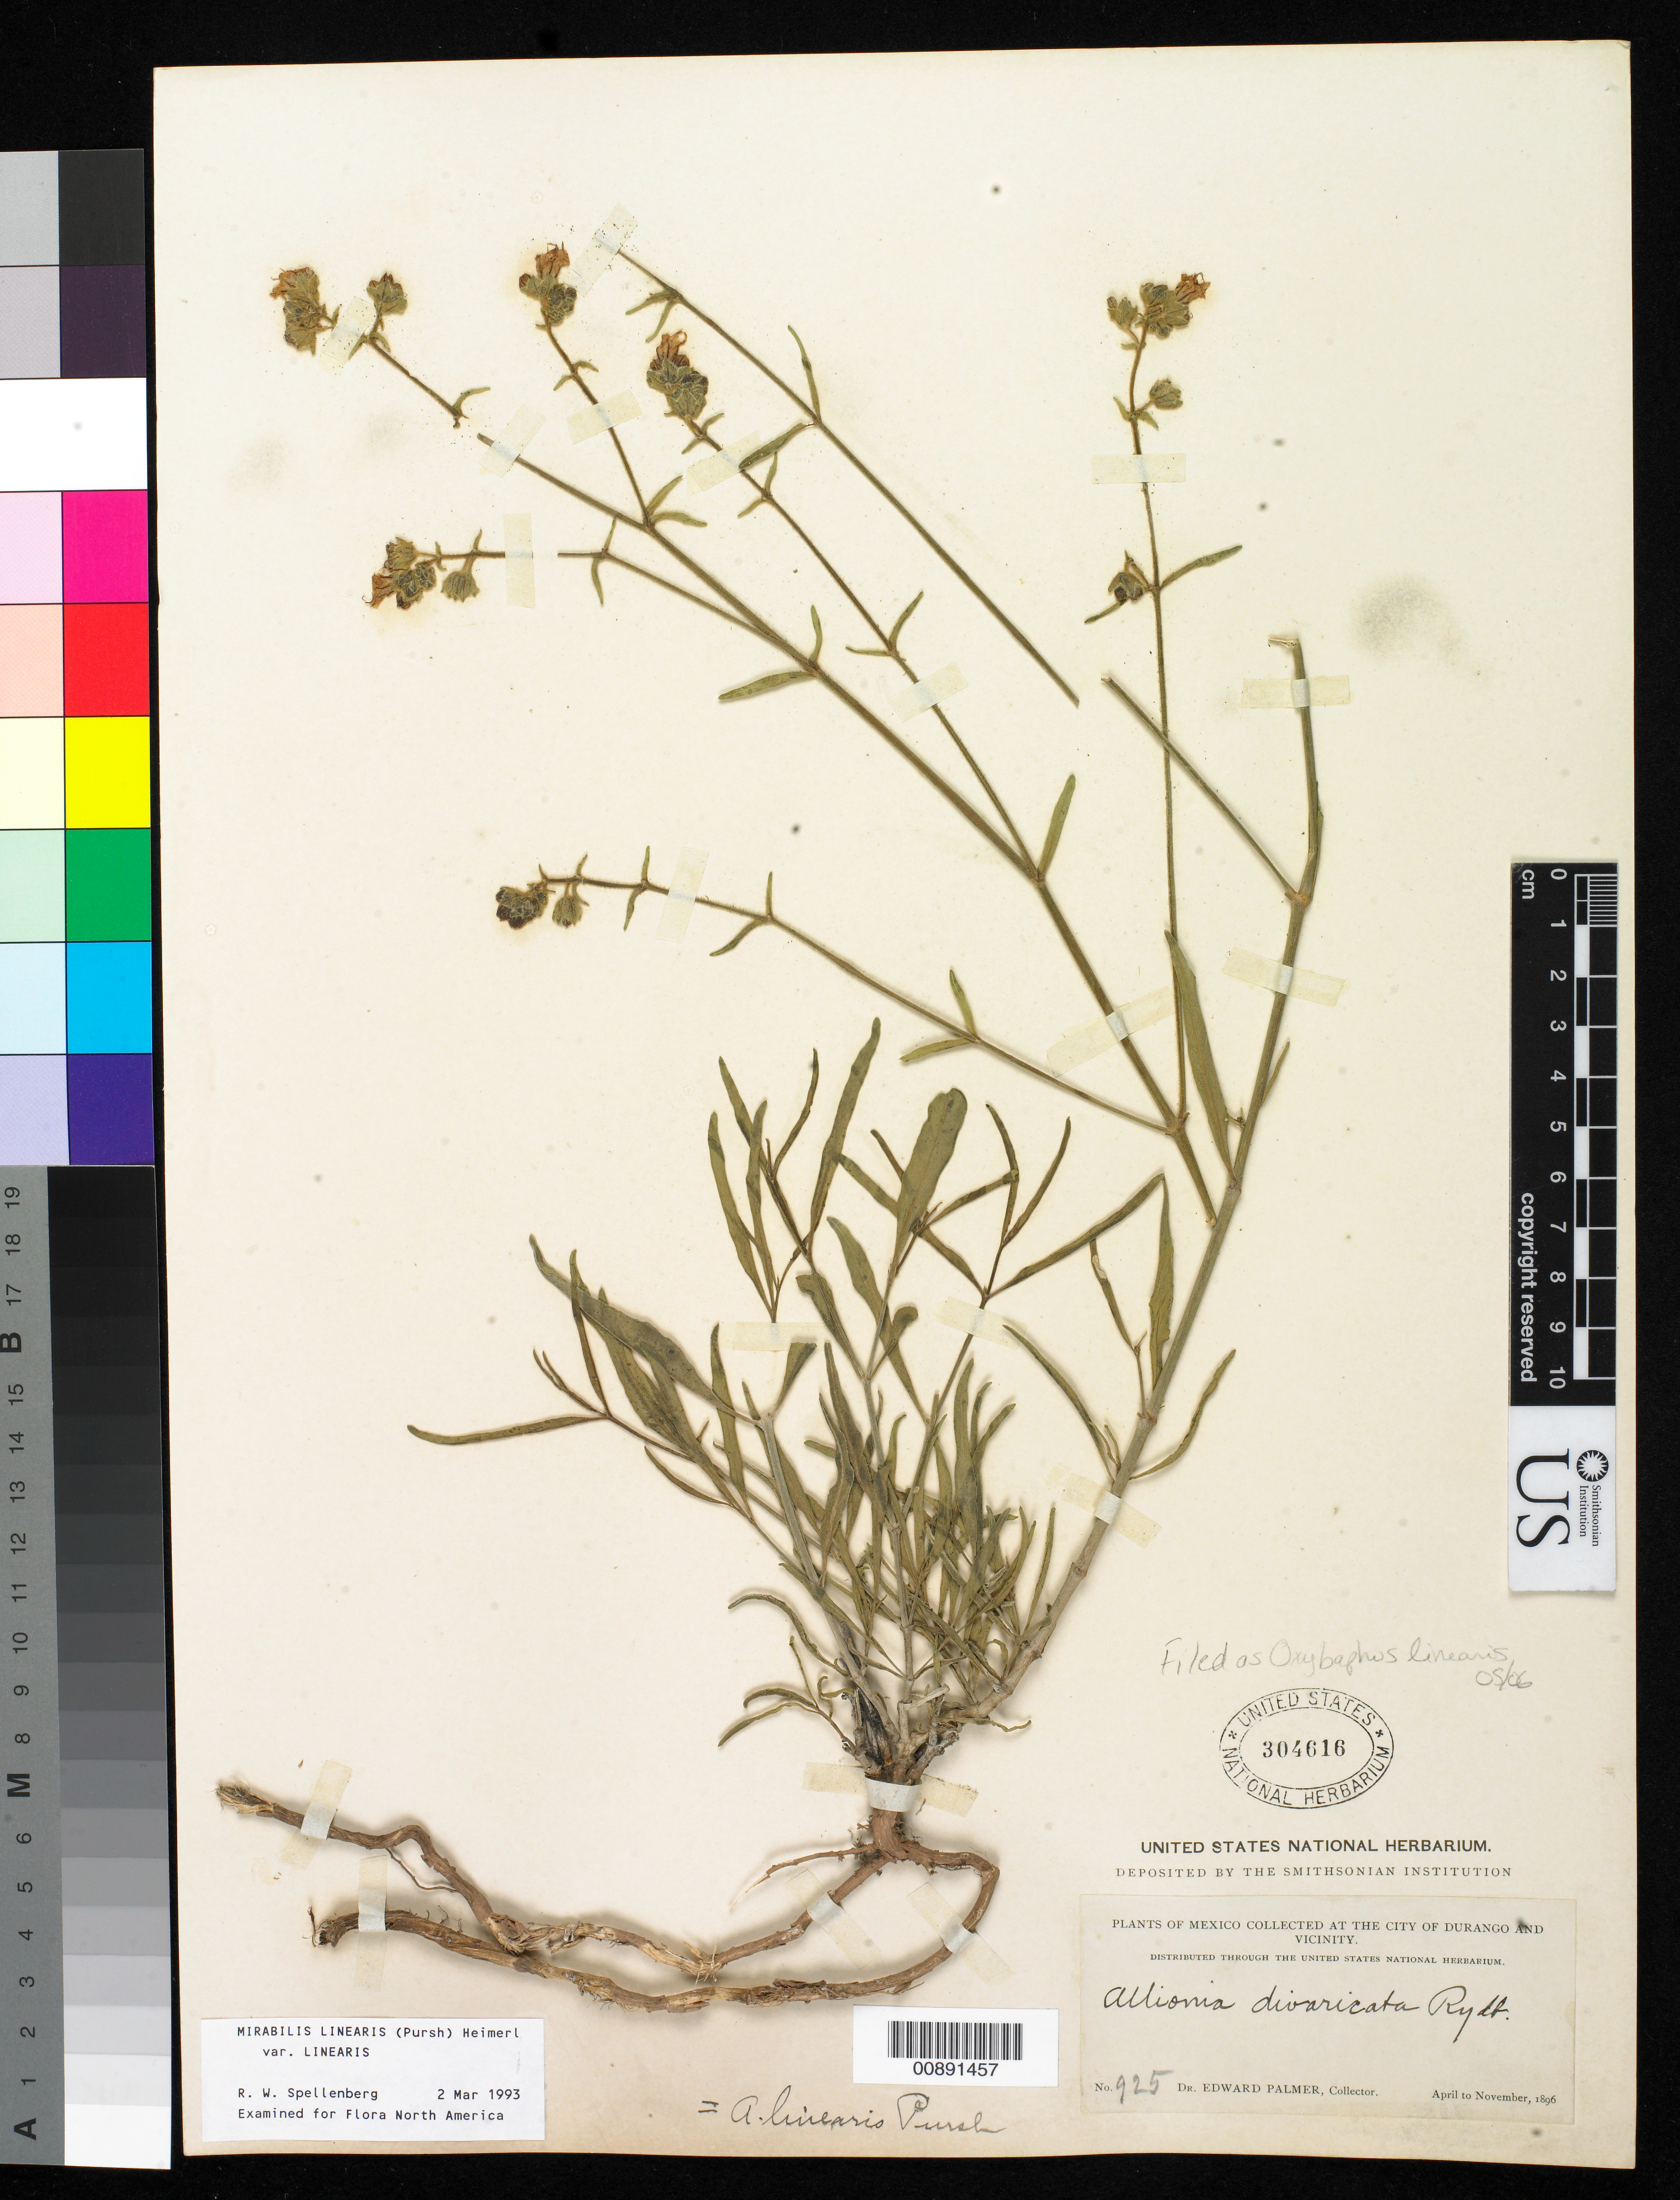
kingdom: Plantae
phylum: Tracheophyta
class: Magnoliopsida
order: Caryophyllales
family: Nyctaginaceae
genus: Mirabilis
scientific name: Mirabilis linearis var. linearis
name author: (Pursh) Heimerl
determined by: Spellenberg, R.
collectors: E. Palmer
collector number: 925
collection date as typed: Apr 1896 to -- Nov 1896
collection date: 1896-04/1896-11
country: Mexico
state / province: Durango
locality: City of Durango and vicinity.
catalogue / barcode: US 304616